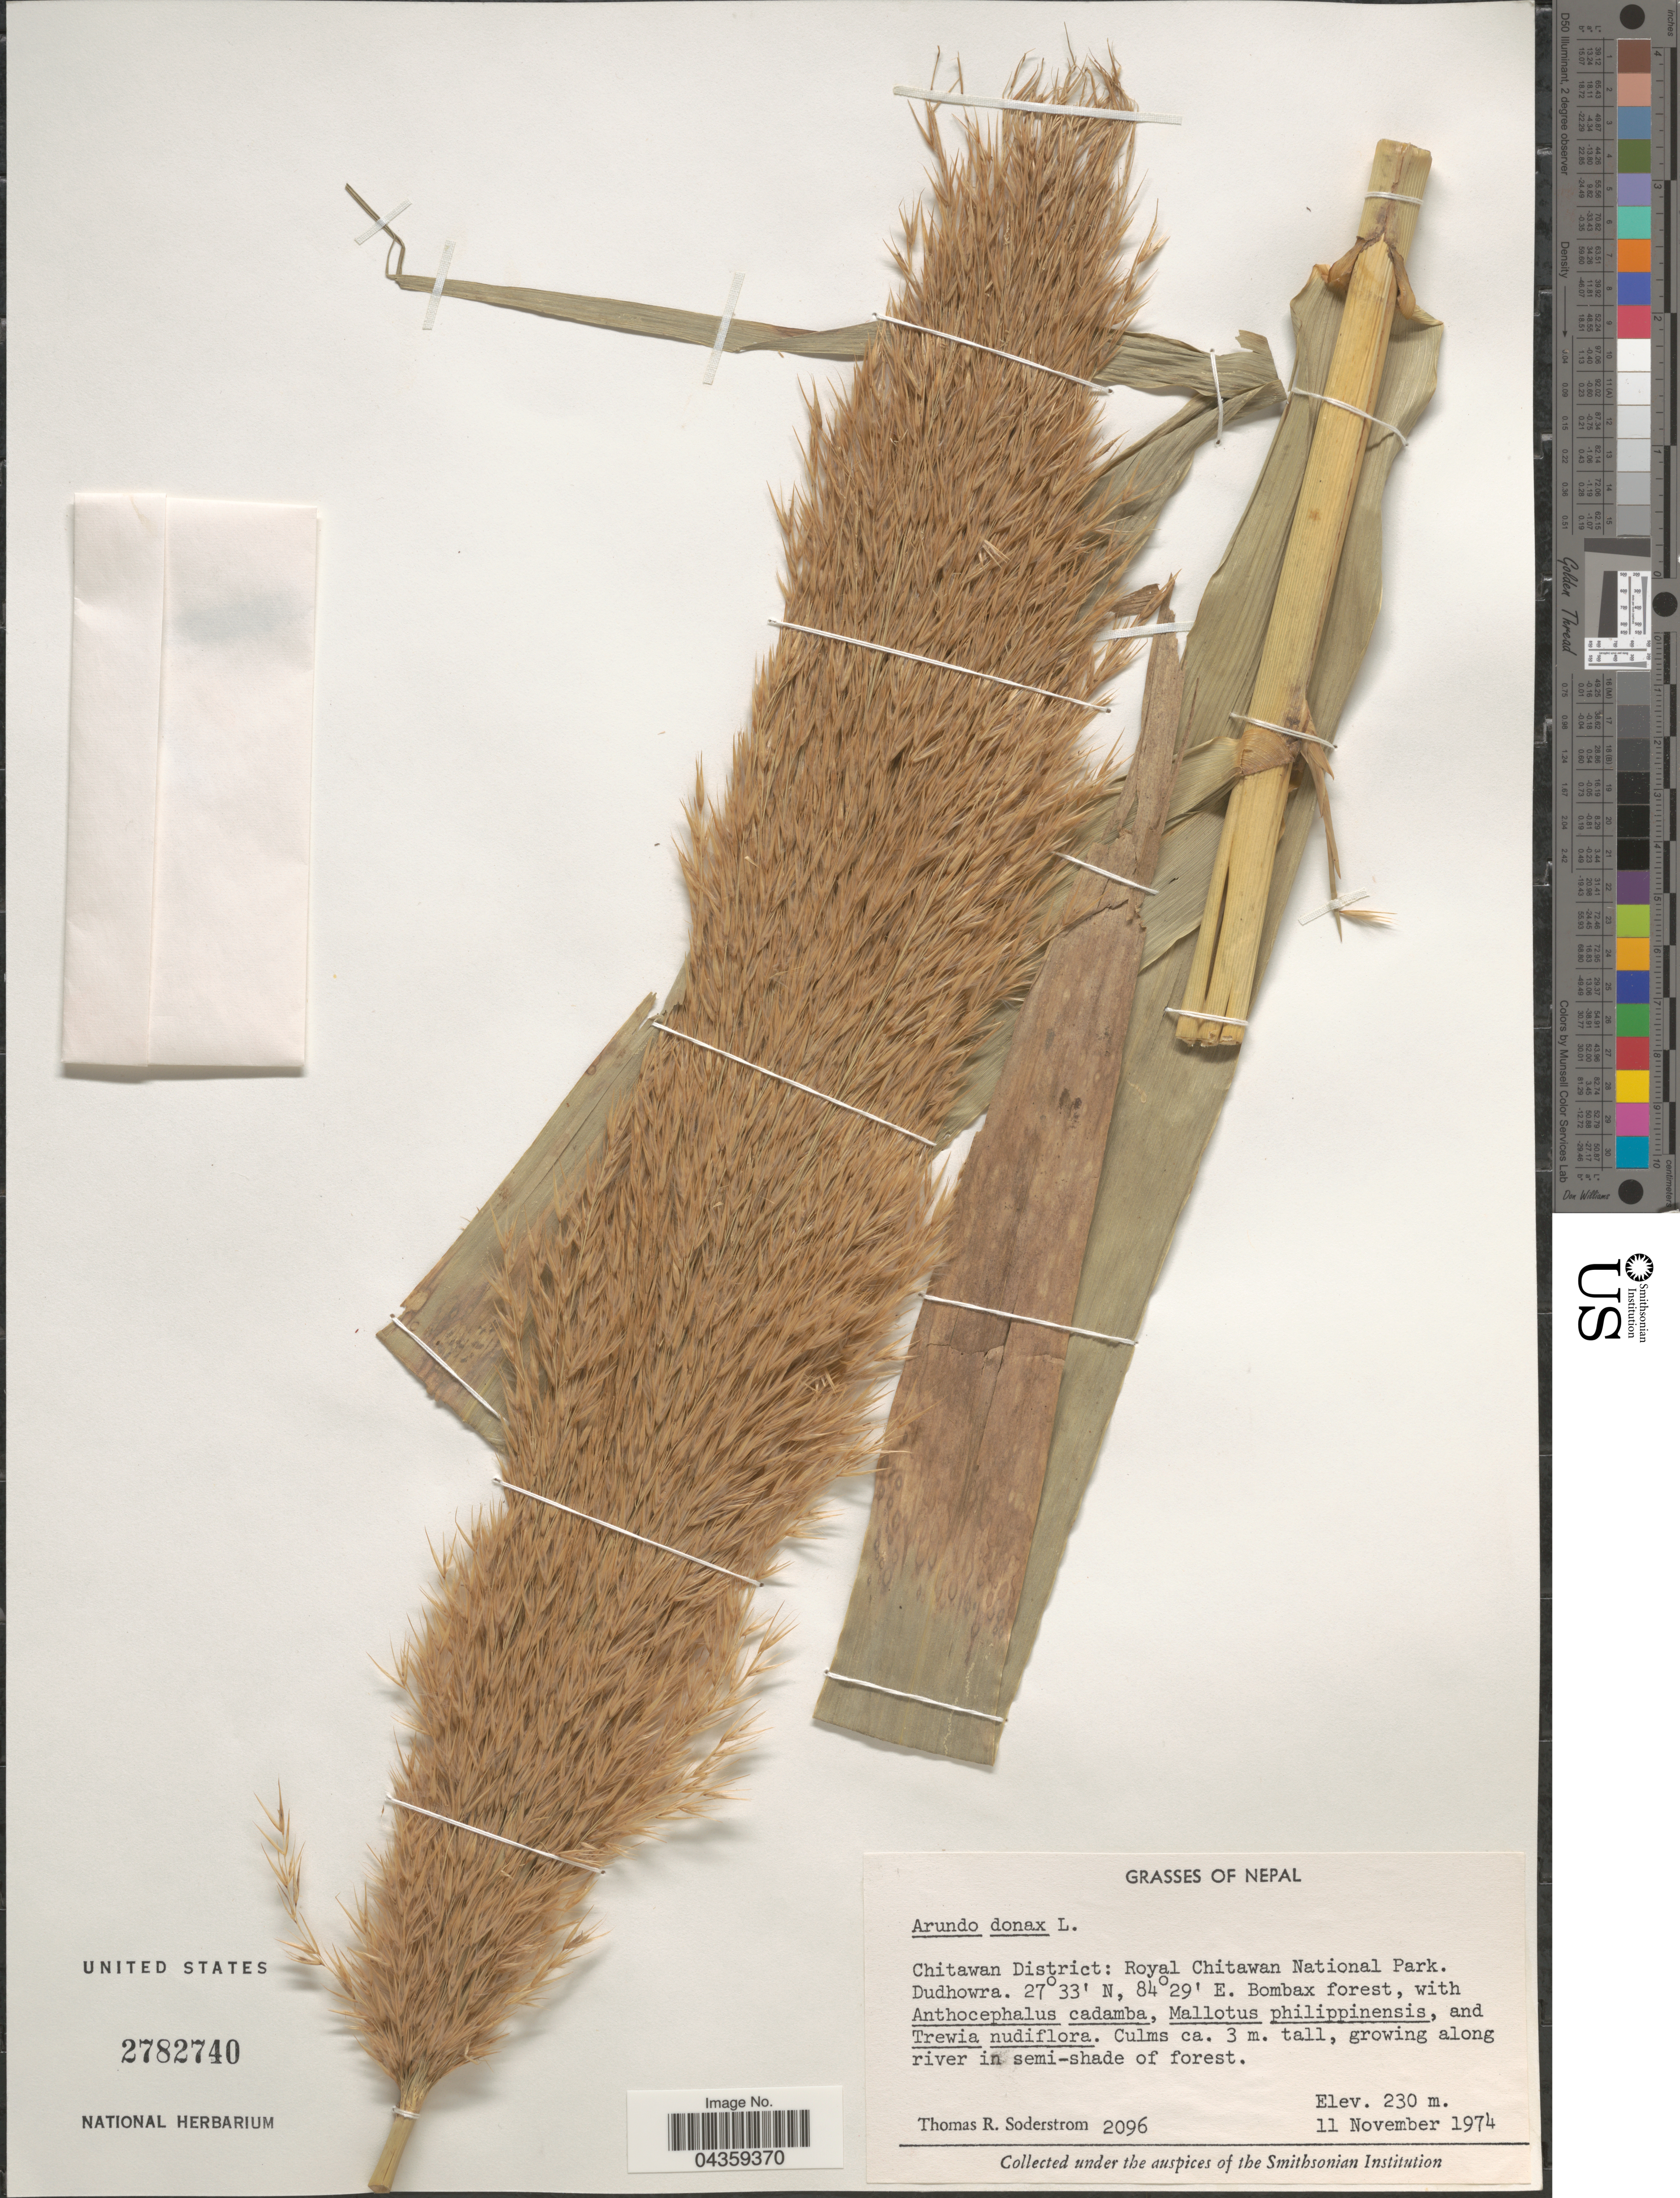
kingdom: Plantae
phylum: Tracheophyta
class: Liliopsida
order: Poales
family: Poaceae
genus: Arundo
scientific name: Arundo donax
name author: L.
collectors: T. R. Soderstrom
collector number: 2096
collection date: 1974-11-11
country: Nepal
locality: Chitawan District: Royal Chitawan National Park. Dudhowra.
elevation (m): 230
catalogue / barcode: US 2782740